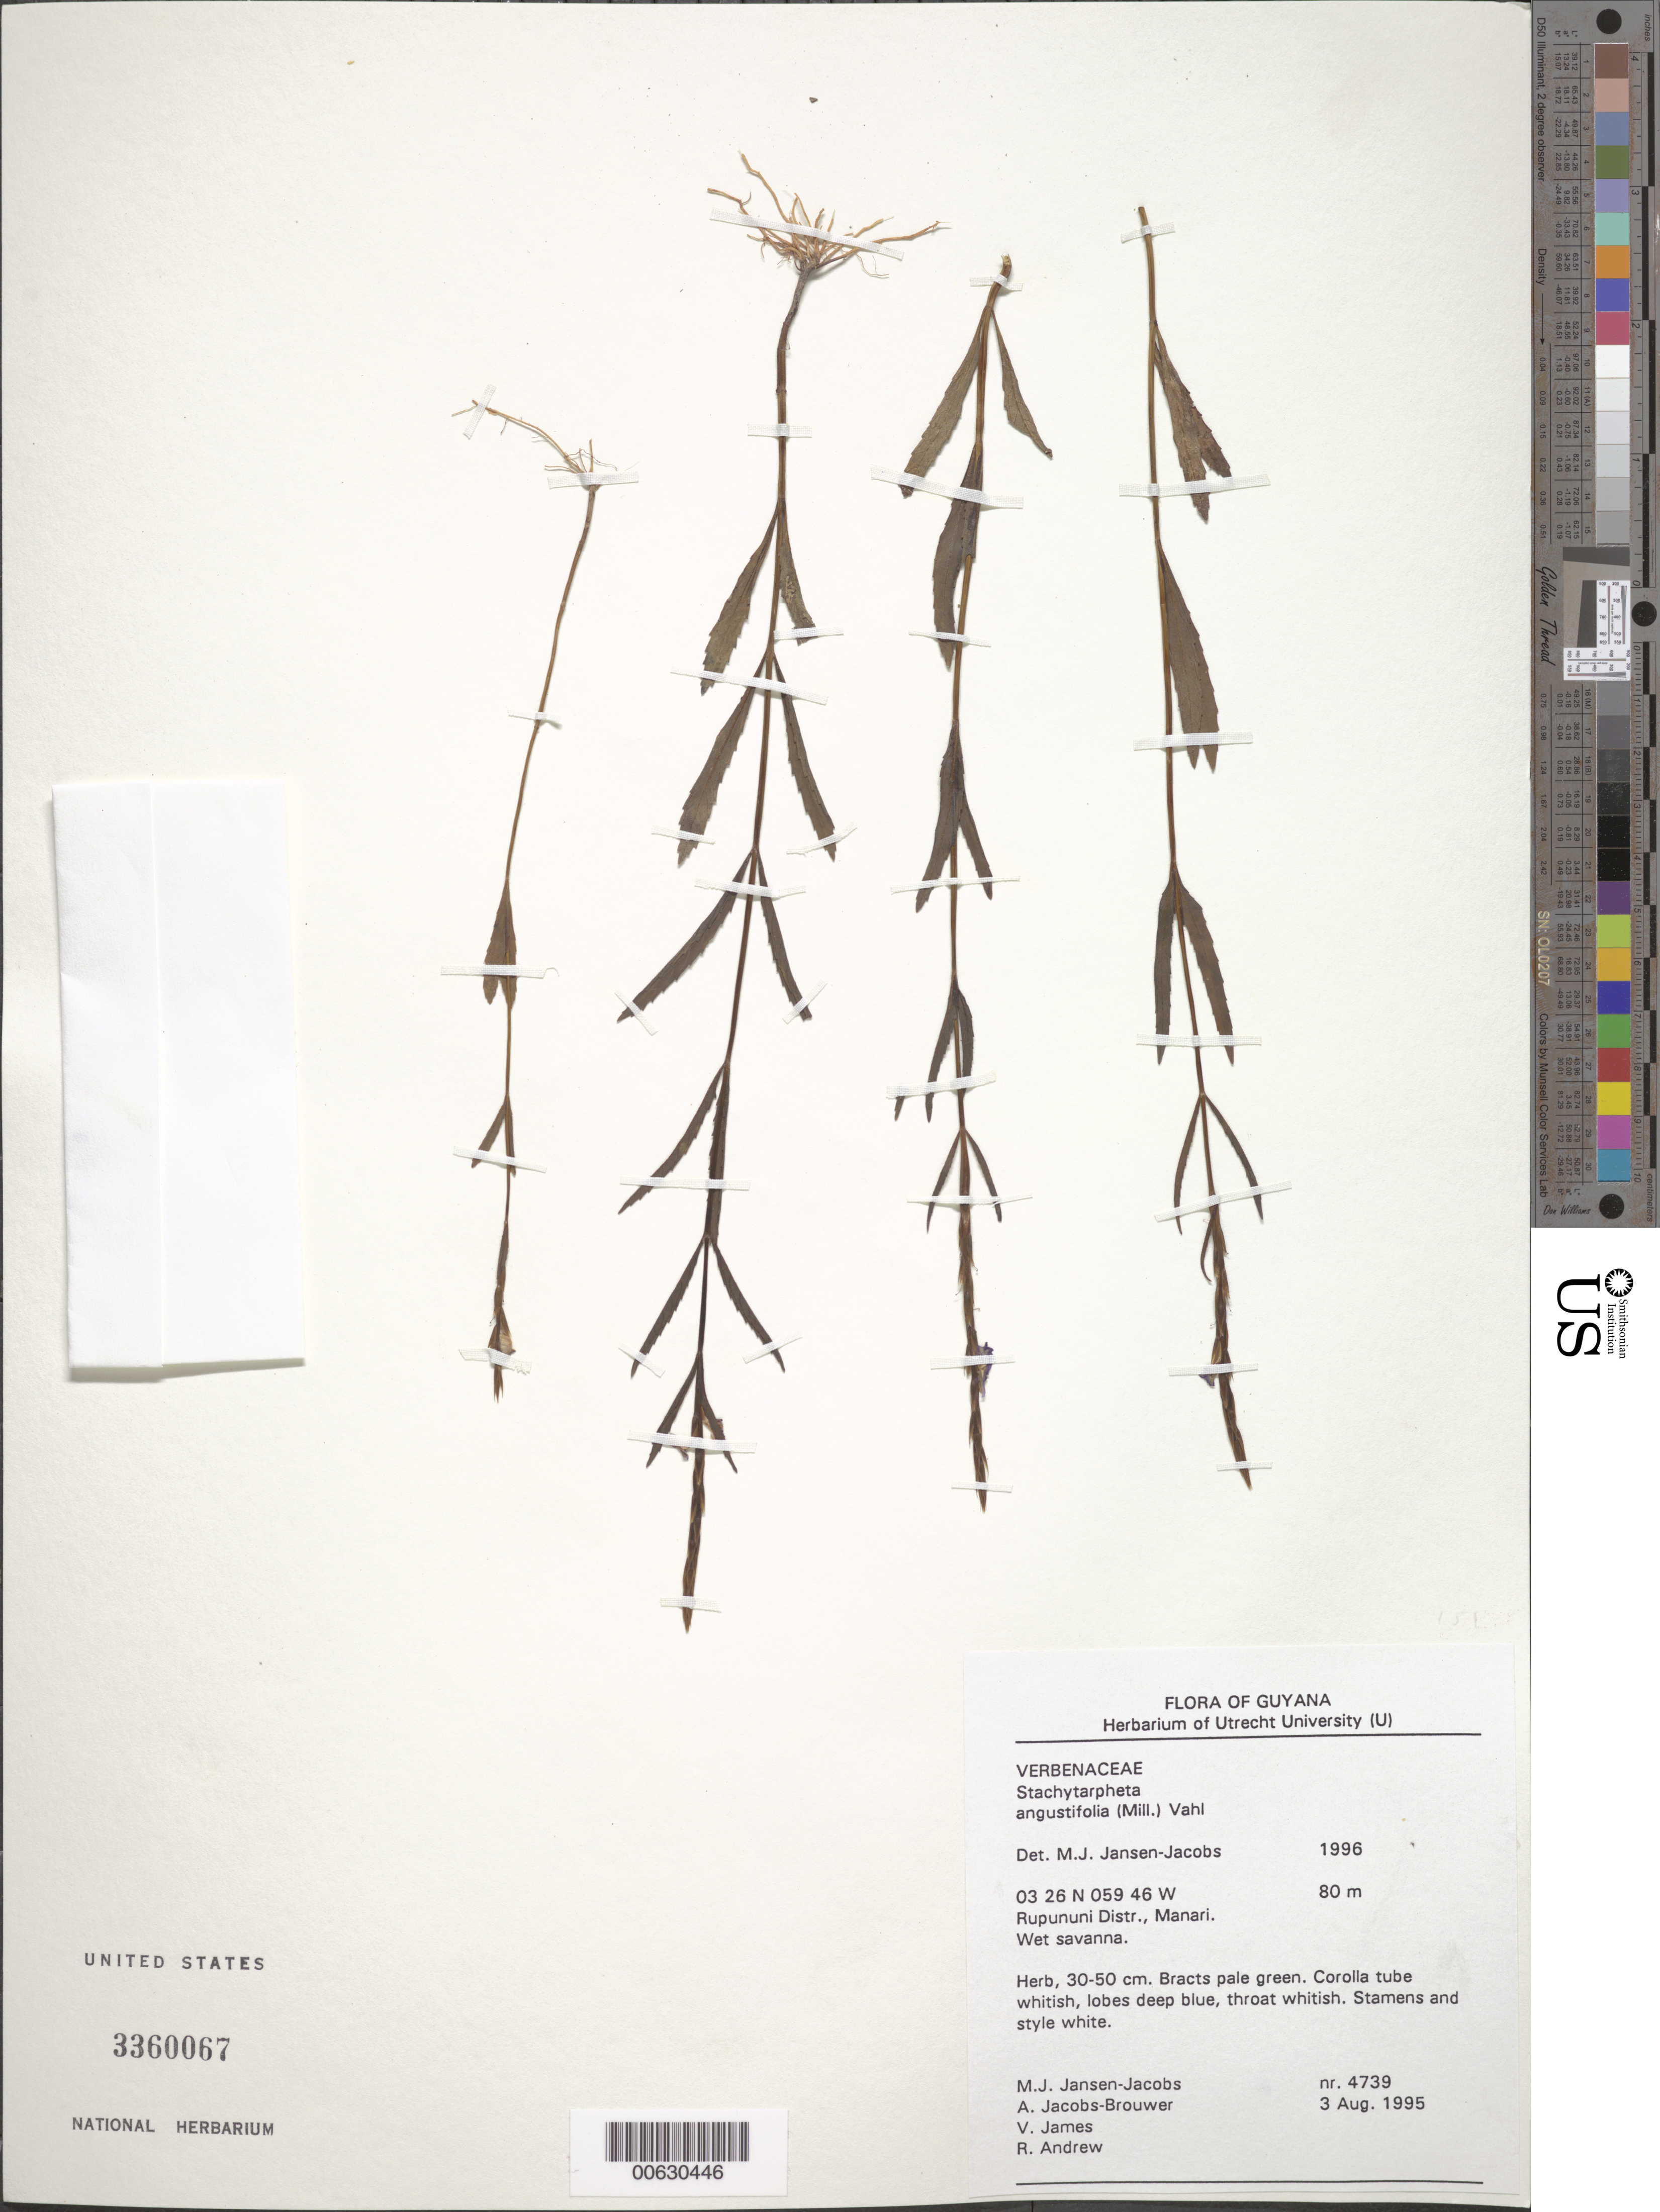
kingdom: Plantae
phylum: Tracheophyta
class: Magnoliopsida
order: Lamiales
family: Verbenaceae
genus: Stachytarpheta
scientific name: Stachytarpheta angustifolia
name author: (Mill.) Vahl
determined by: Jansen-Jacobs, M. J., (U), Nationaal Herbarium Nederland, Utrecht University branch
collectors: M. J. Jansen-Jacobs, A. Jacobs-Brouwer, V. James & R. Andrew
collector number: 4739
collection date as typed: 3-Aug-95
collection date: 1995-08-03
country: Guyana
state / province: U. Takutu-U. Essequibo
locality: Manari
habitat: Wet savanna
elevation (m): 80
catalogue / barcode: US 3360067